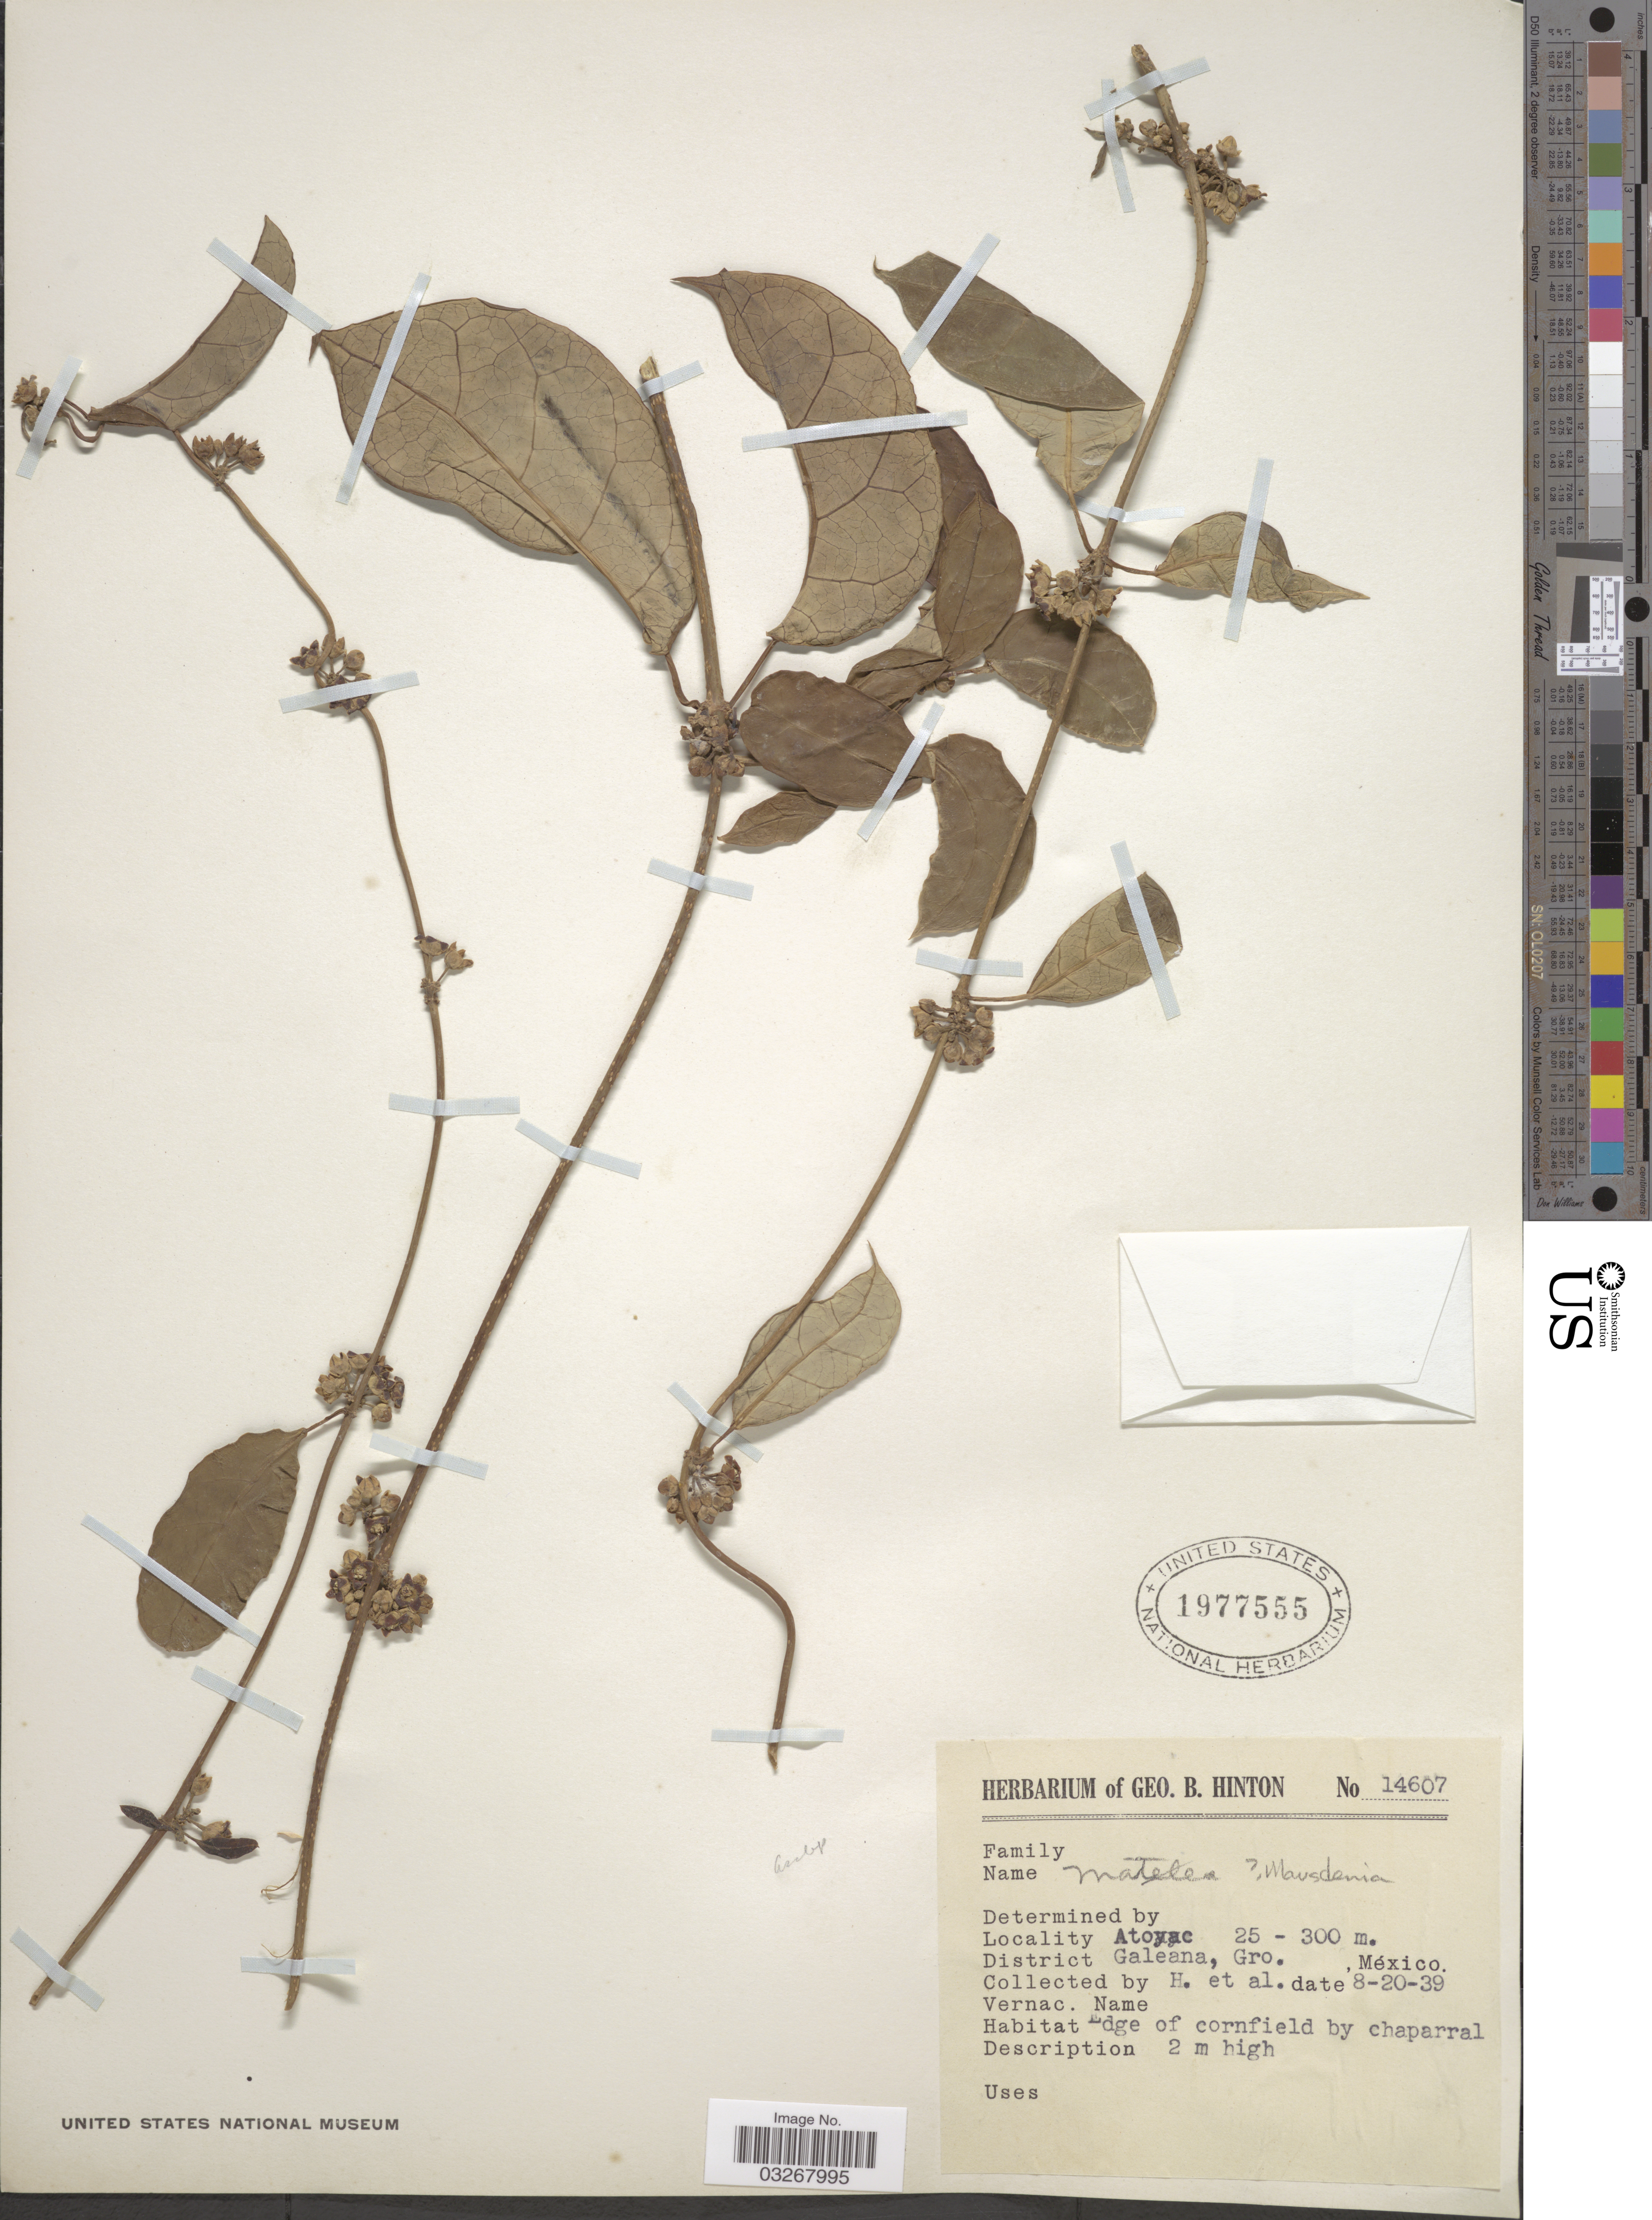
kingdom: Plantae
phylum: Tracheophyta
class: Magnoliopsida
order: Gentianales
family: Apocynaceae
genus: Marsdenia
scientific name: Marsdenia sp.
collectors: G. B. Hinton & et al.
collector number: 14607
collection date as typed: Transcribed d/m/y: 20/8/39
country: Mexico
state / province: Guerrero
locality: Atoyac, District Galeana, Gro., México.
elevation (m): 250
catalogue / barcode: US 1977555